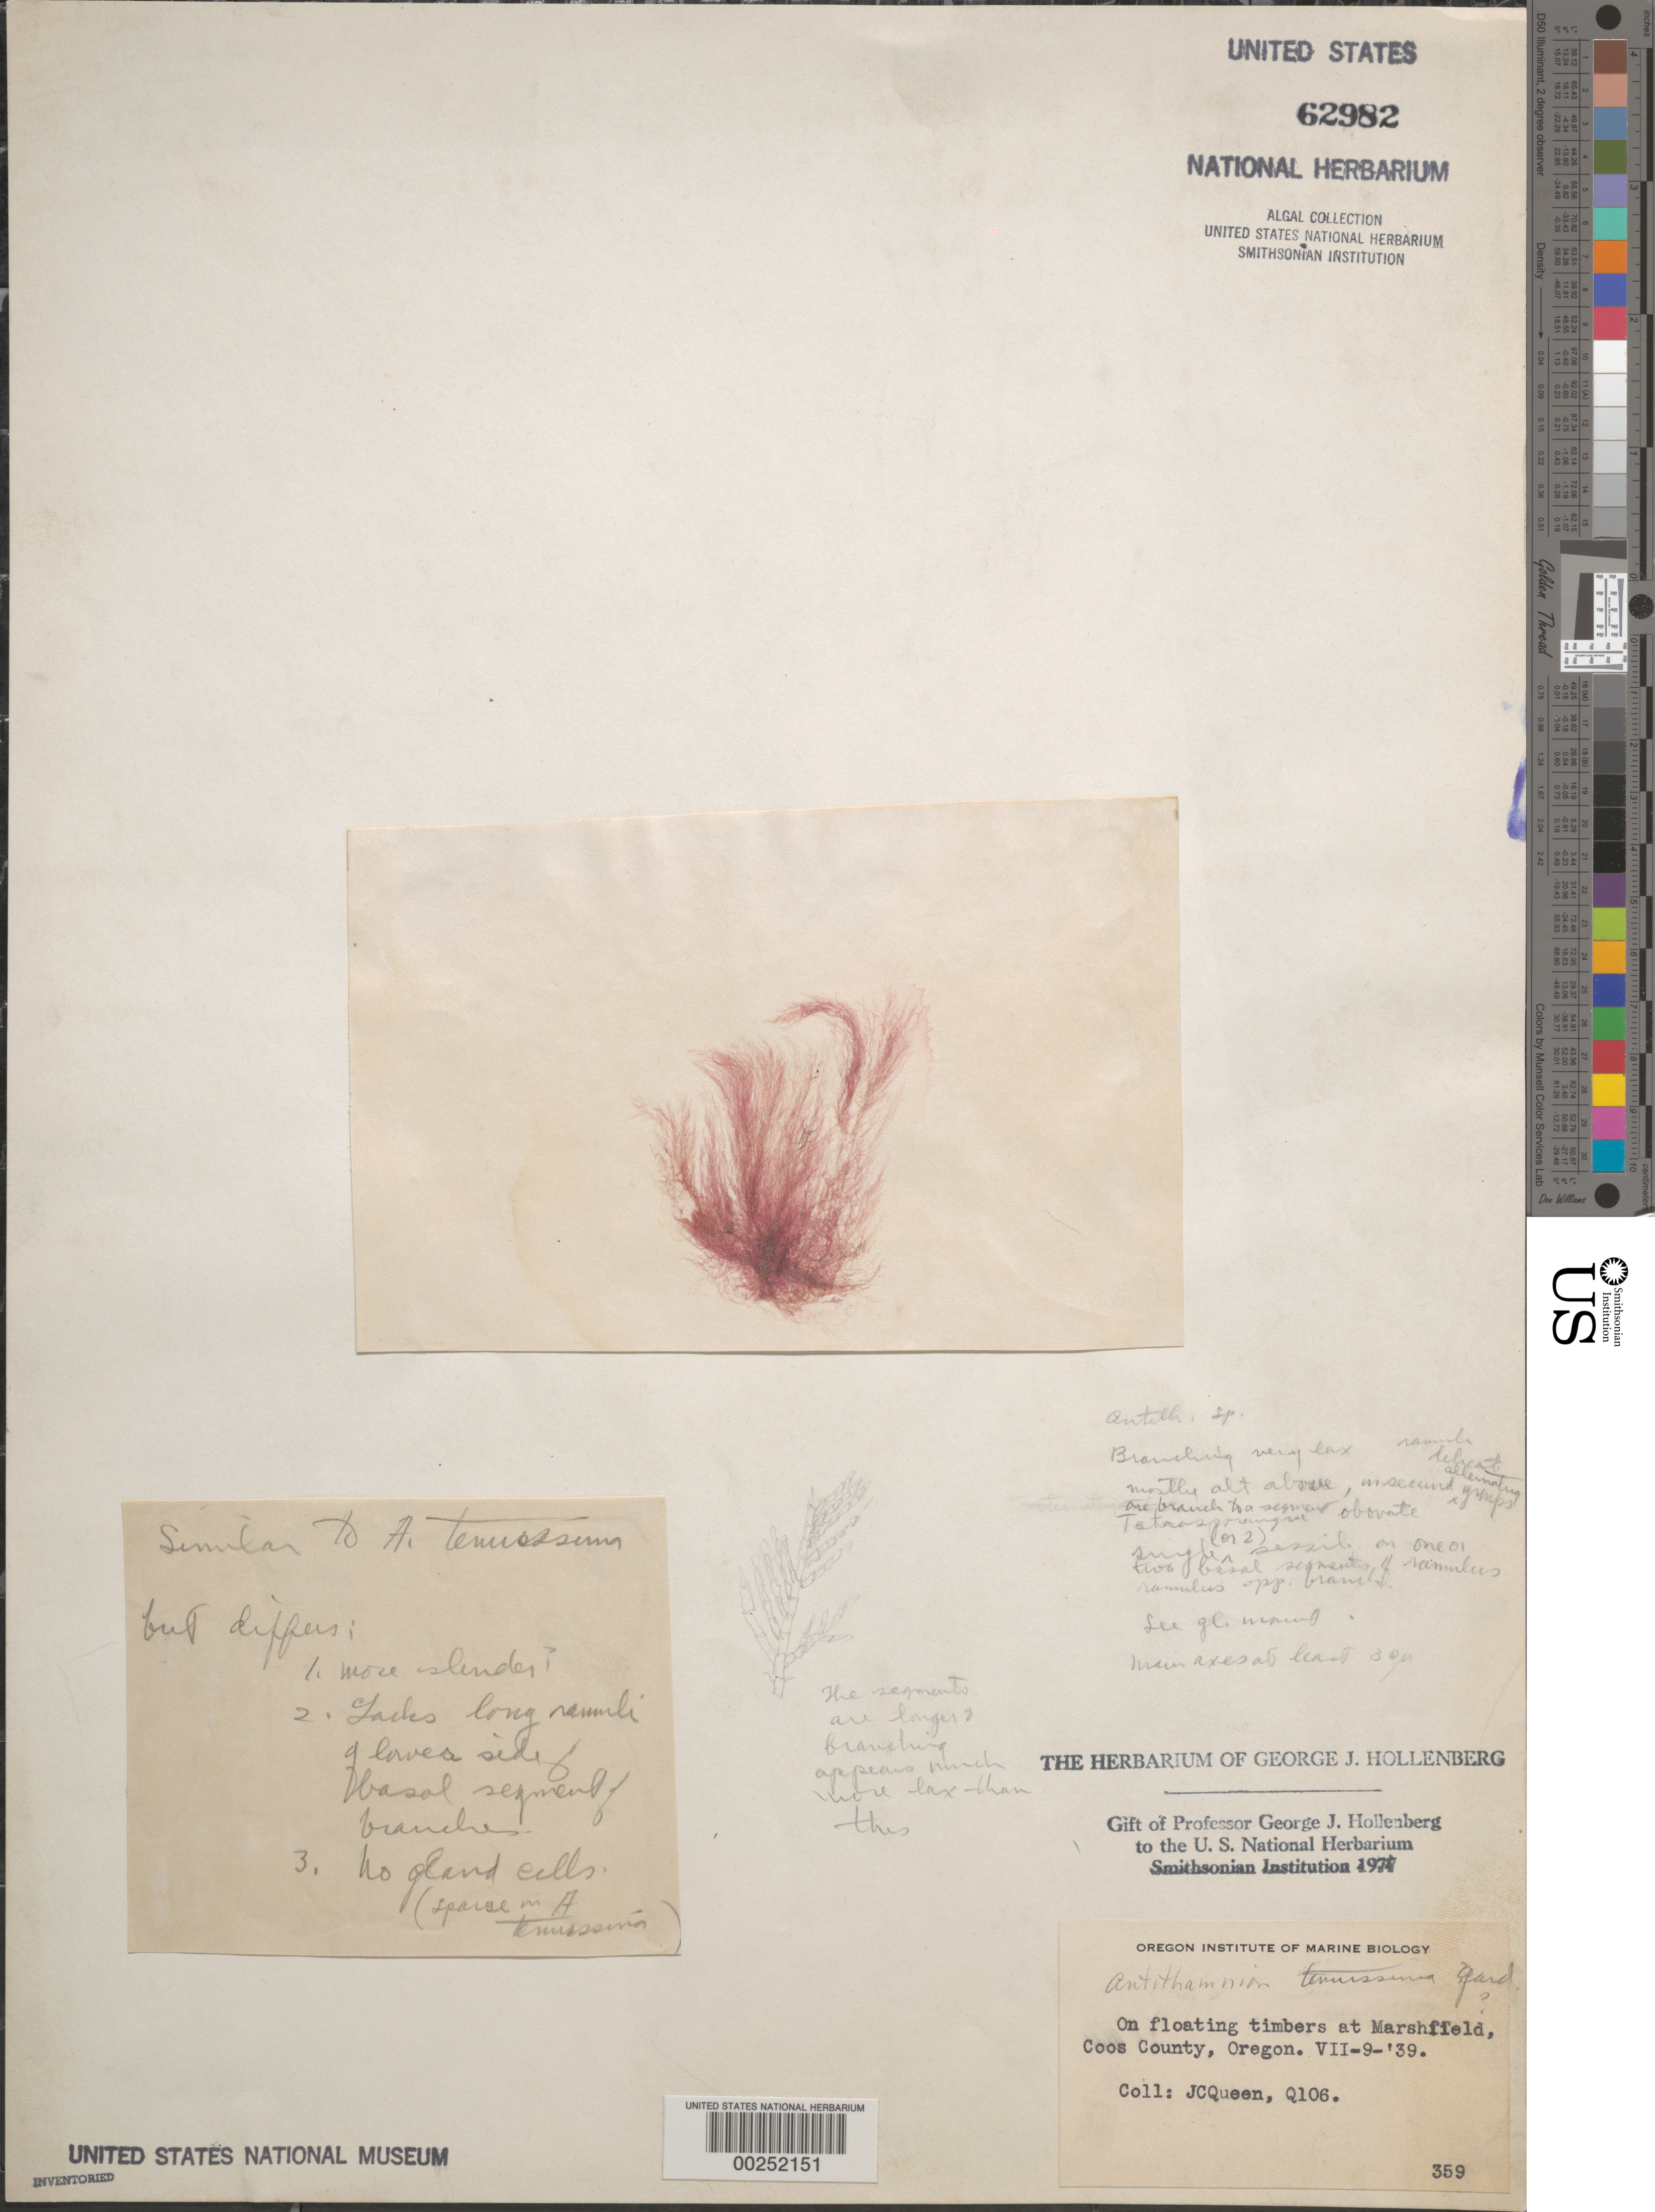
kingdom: Plantae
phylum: Rhodophyta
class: Florideophyceae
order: Ceramiales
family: Ceramiaceae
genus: Antithamnion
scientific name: Antithamnion tenuissima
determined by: Hollenberg, George J.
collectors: J. Queen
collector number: Q106 & MSD 359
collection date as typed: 09 Jul 1939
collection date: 1939-07-09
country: United States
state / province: Oregon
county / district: Coos County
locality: Marshfield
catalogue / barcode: US 62982